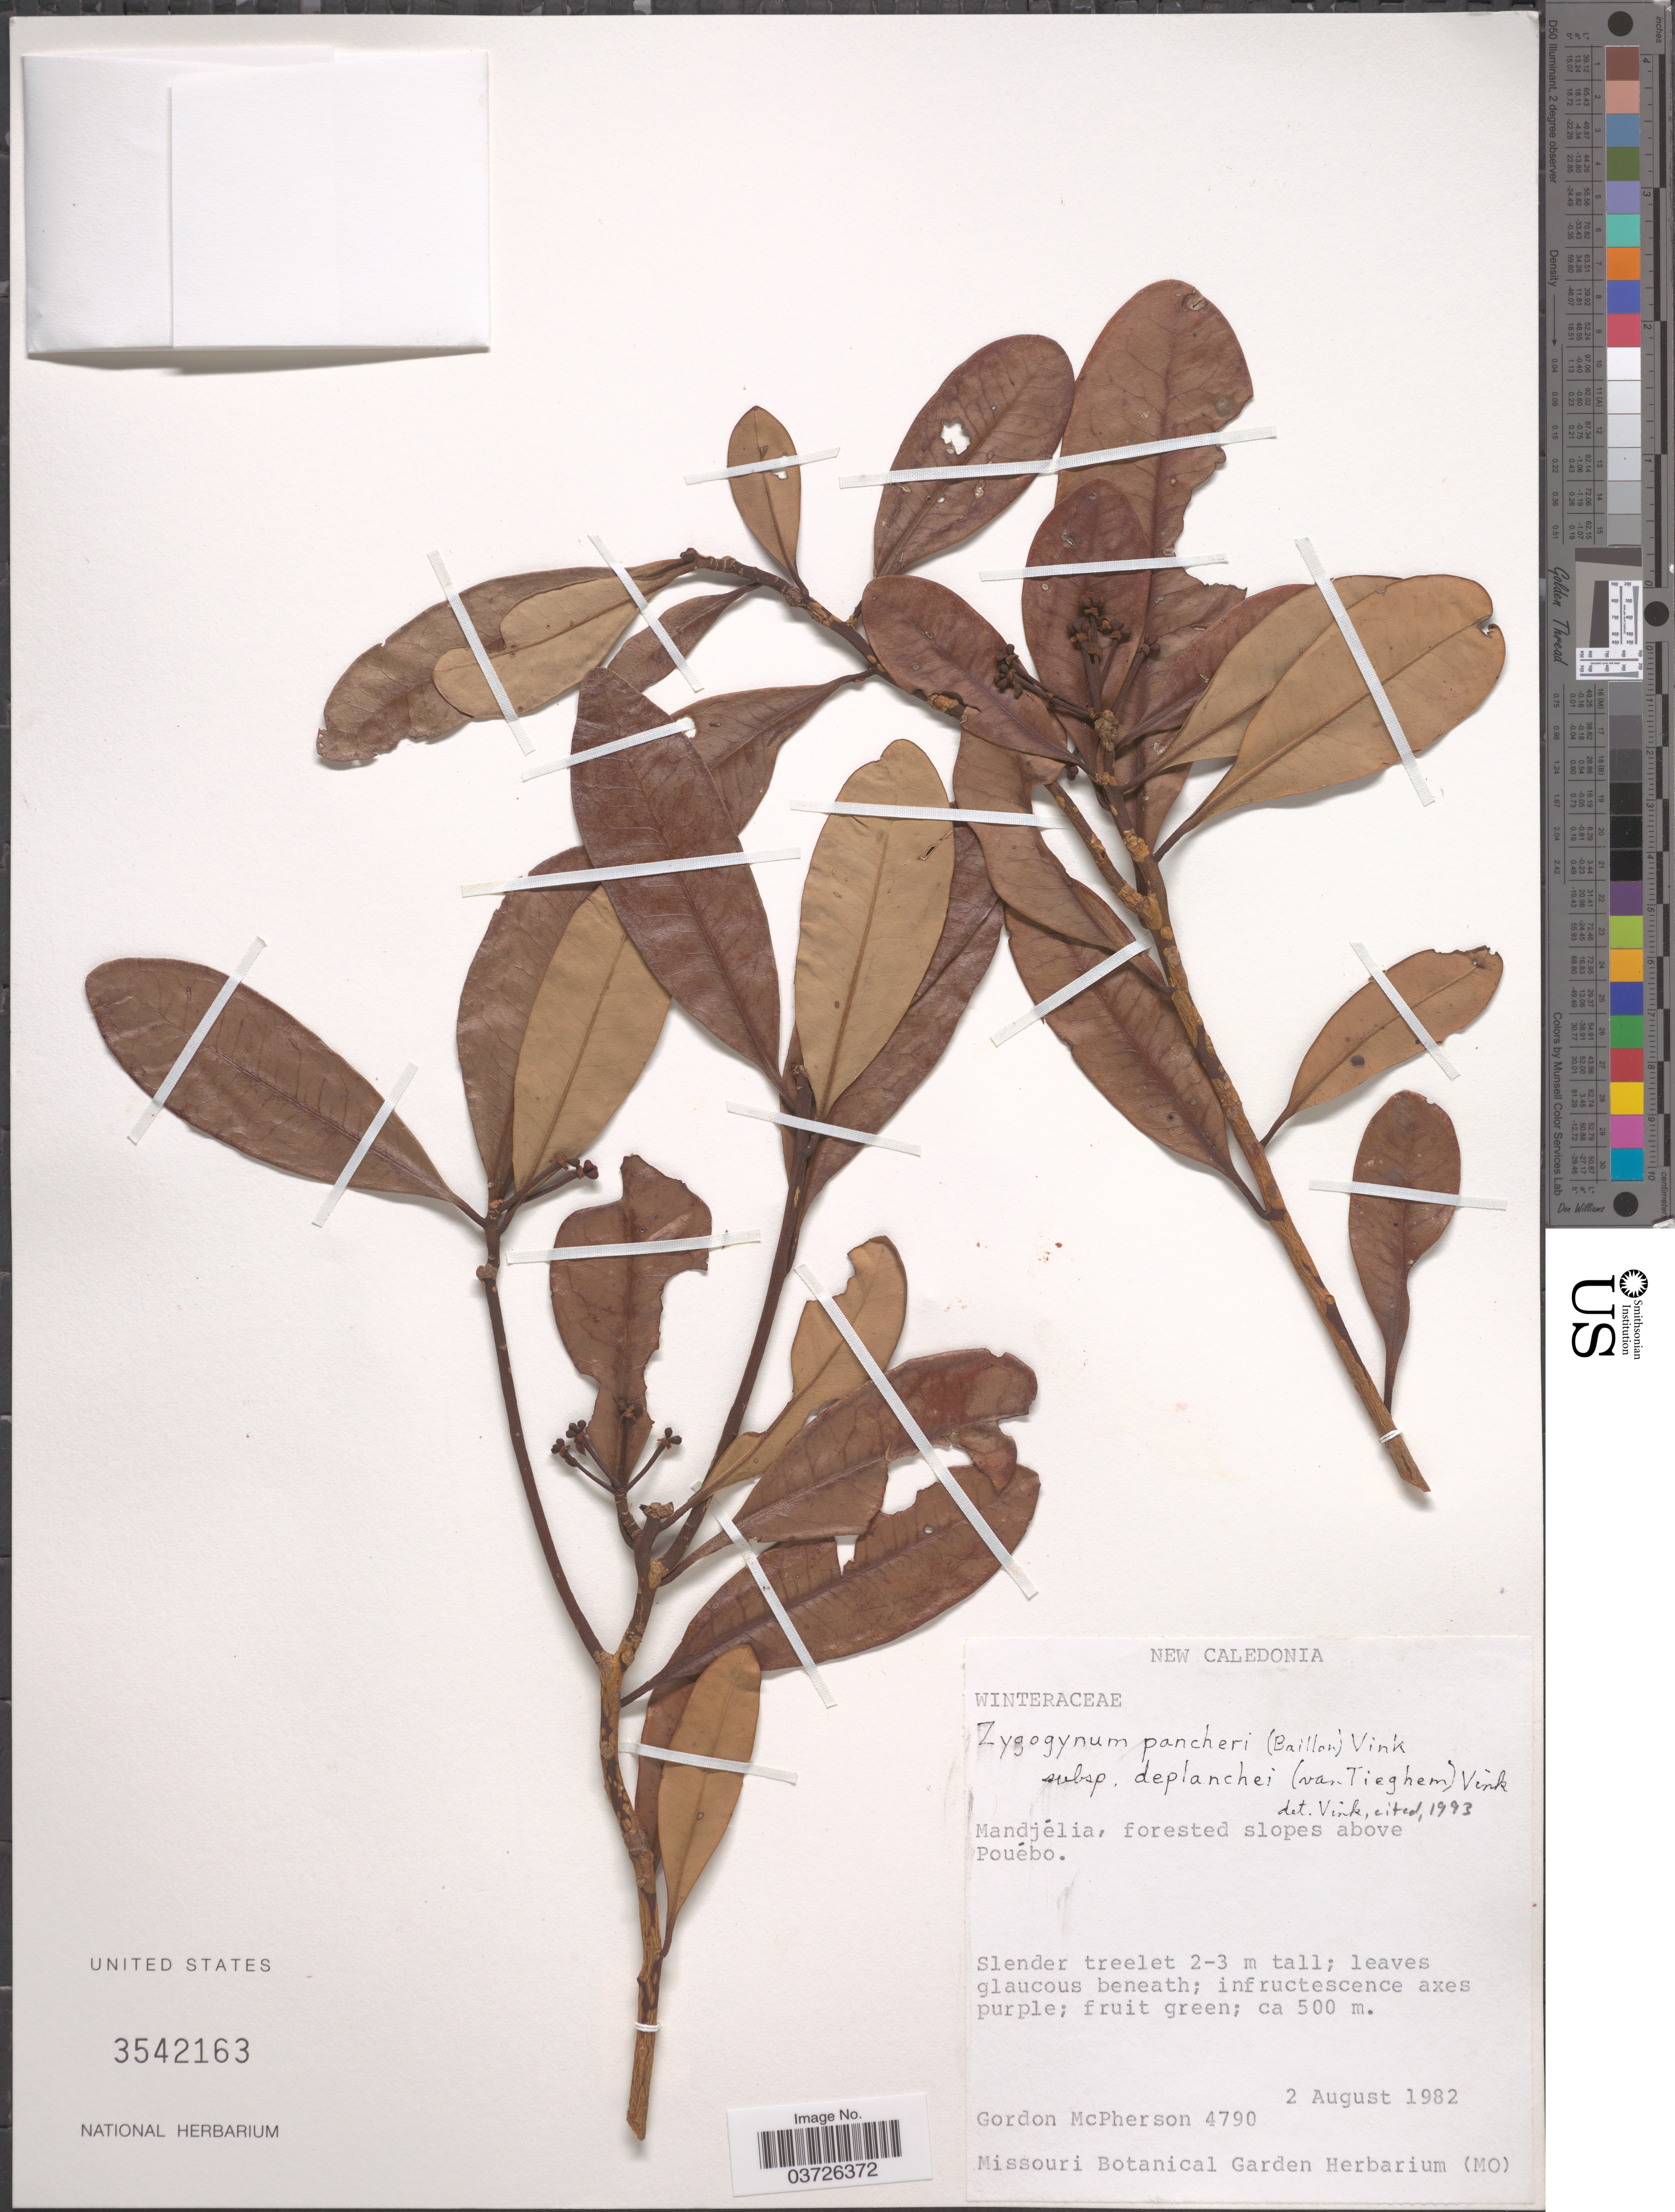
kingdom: Plantae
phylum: Tracheophyta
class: Magnoliopsida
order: Canellales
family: Winteraceae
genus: Zygogynum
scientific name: Zygogynum pancheri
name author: (Baill.) Vink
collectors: G. D. McPherson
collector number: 4790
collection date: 1982-08-02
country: New Caledonia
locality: Mandjélia, forested slopes above Pouébo.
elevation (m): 500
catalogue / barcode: US 3542163